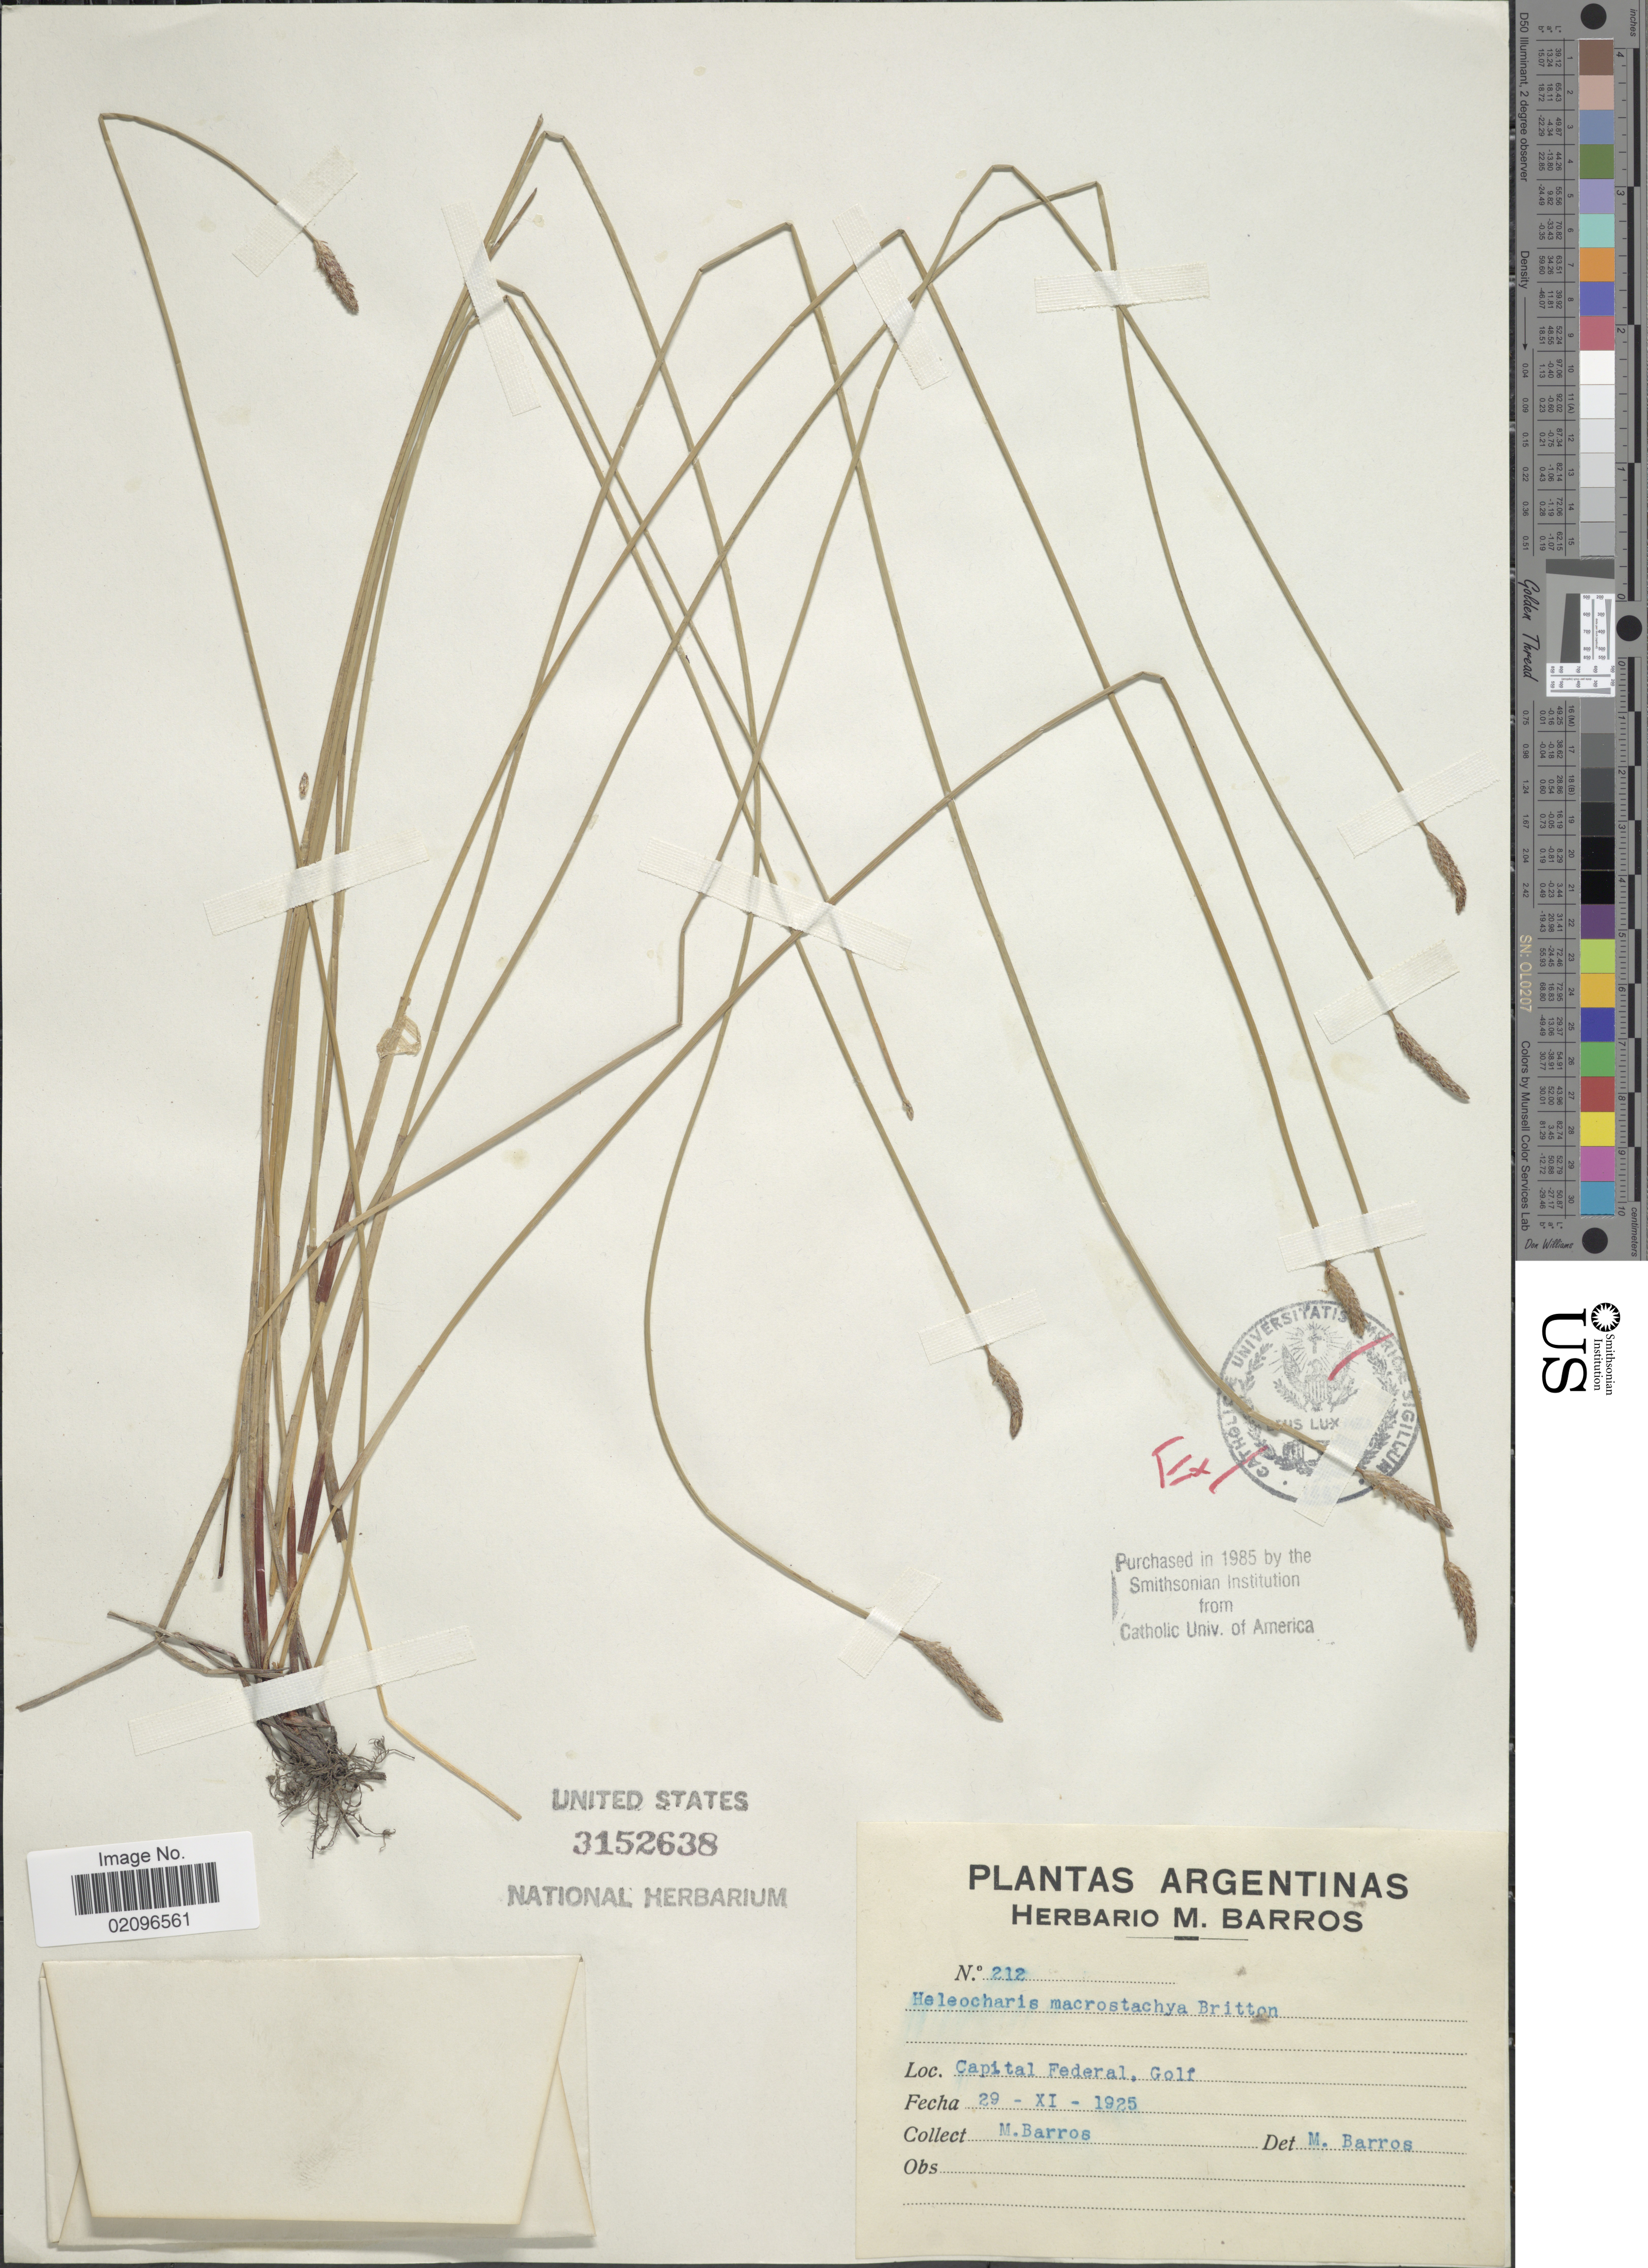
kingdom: Plantae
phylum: Tracheophyta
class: Liliopsida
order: Poales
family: Cyperaceae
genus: Eleocharis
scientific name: Eleocharis macrostachya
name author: Britton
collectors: M. Barros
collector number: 212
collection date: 1925-11-29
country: Argentina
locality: Argentinas, Capital Federal, Golf.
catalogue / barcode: US 3152638